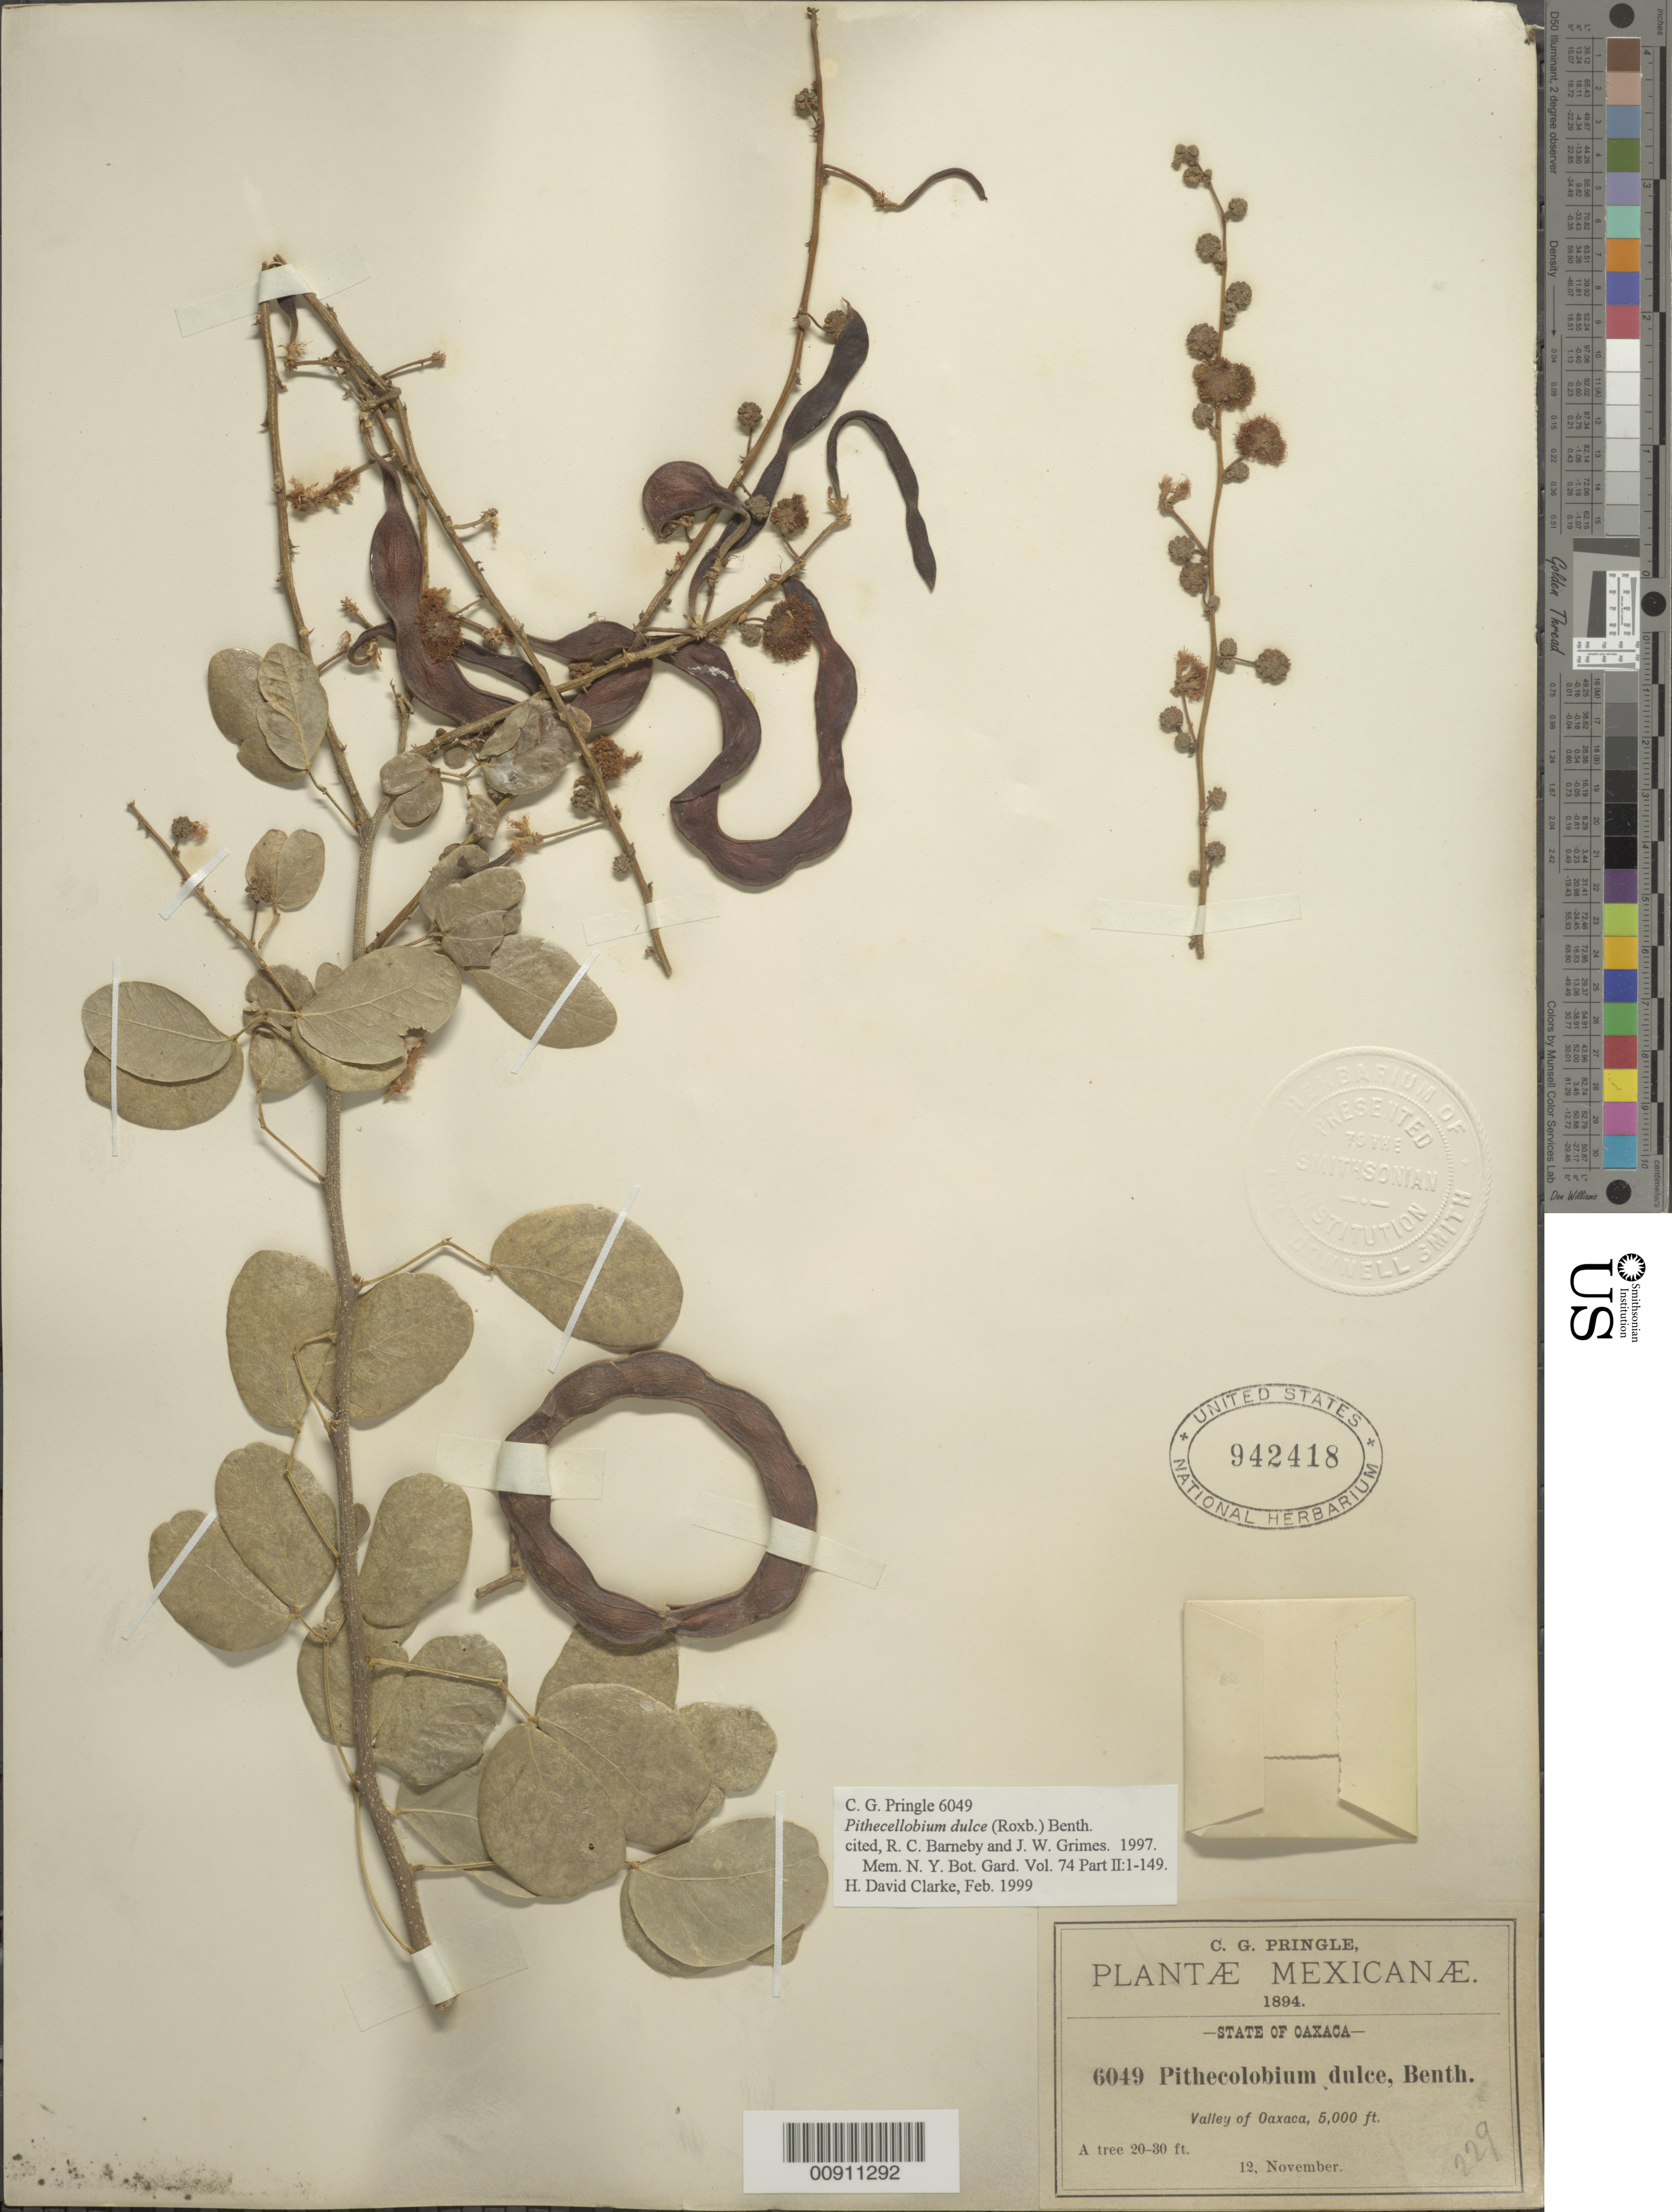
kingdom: Plantae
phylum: Tracheophyta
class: Magnoliopsida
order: Fabales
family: Fabaceae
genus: Pithecellobium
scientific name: Pithecellobium dulce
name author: (Roxb.) Benth.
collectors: C. G. Pringle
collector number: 6049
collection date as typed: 12 Nov 1894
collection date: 1894-11-12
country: Mexico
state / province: Oaxaca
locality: Valley of Oaxaca.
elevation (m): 1524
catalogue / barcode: US 942418